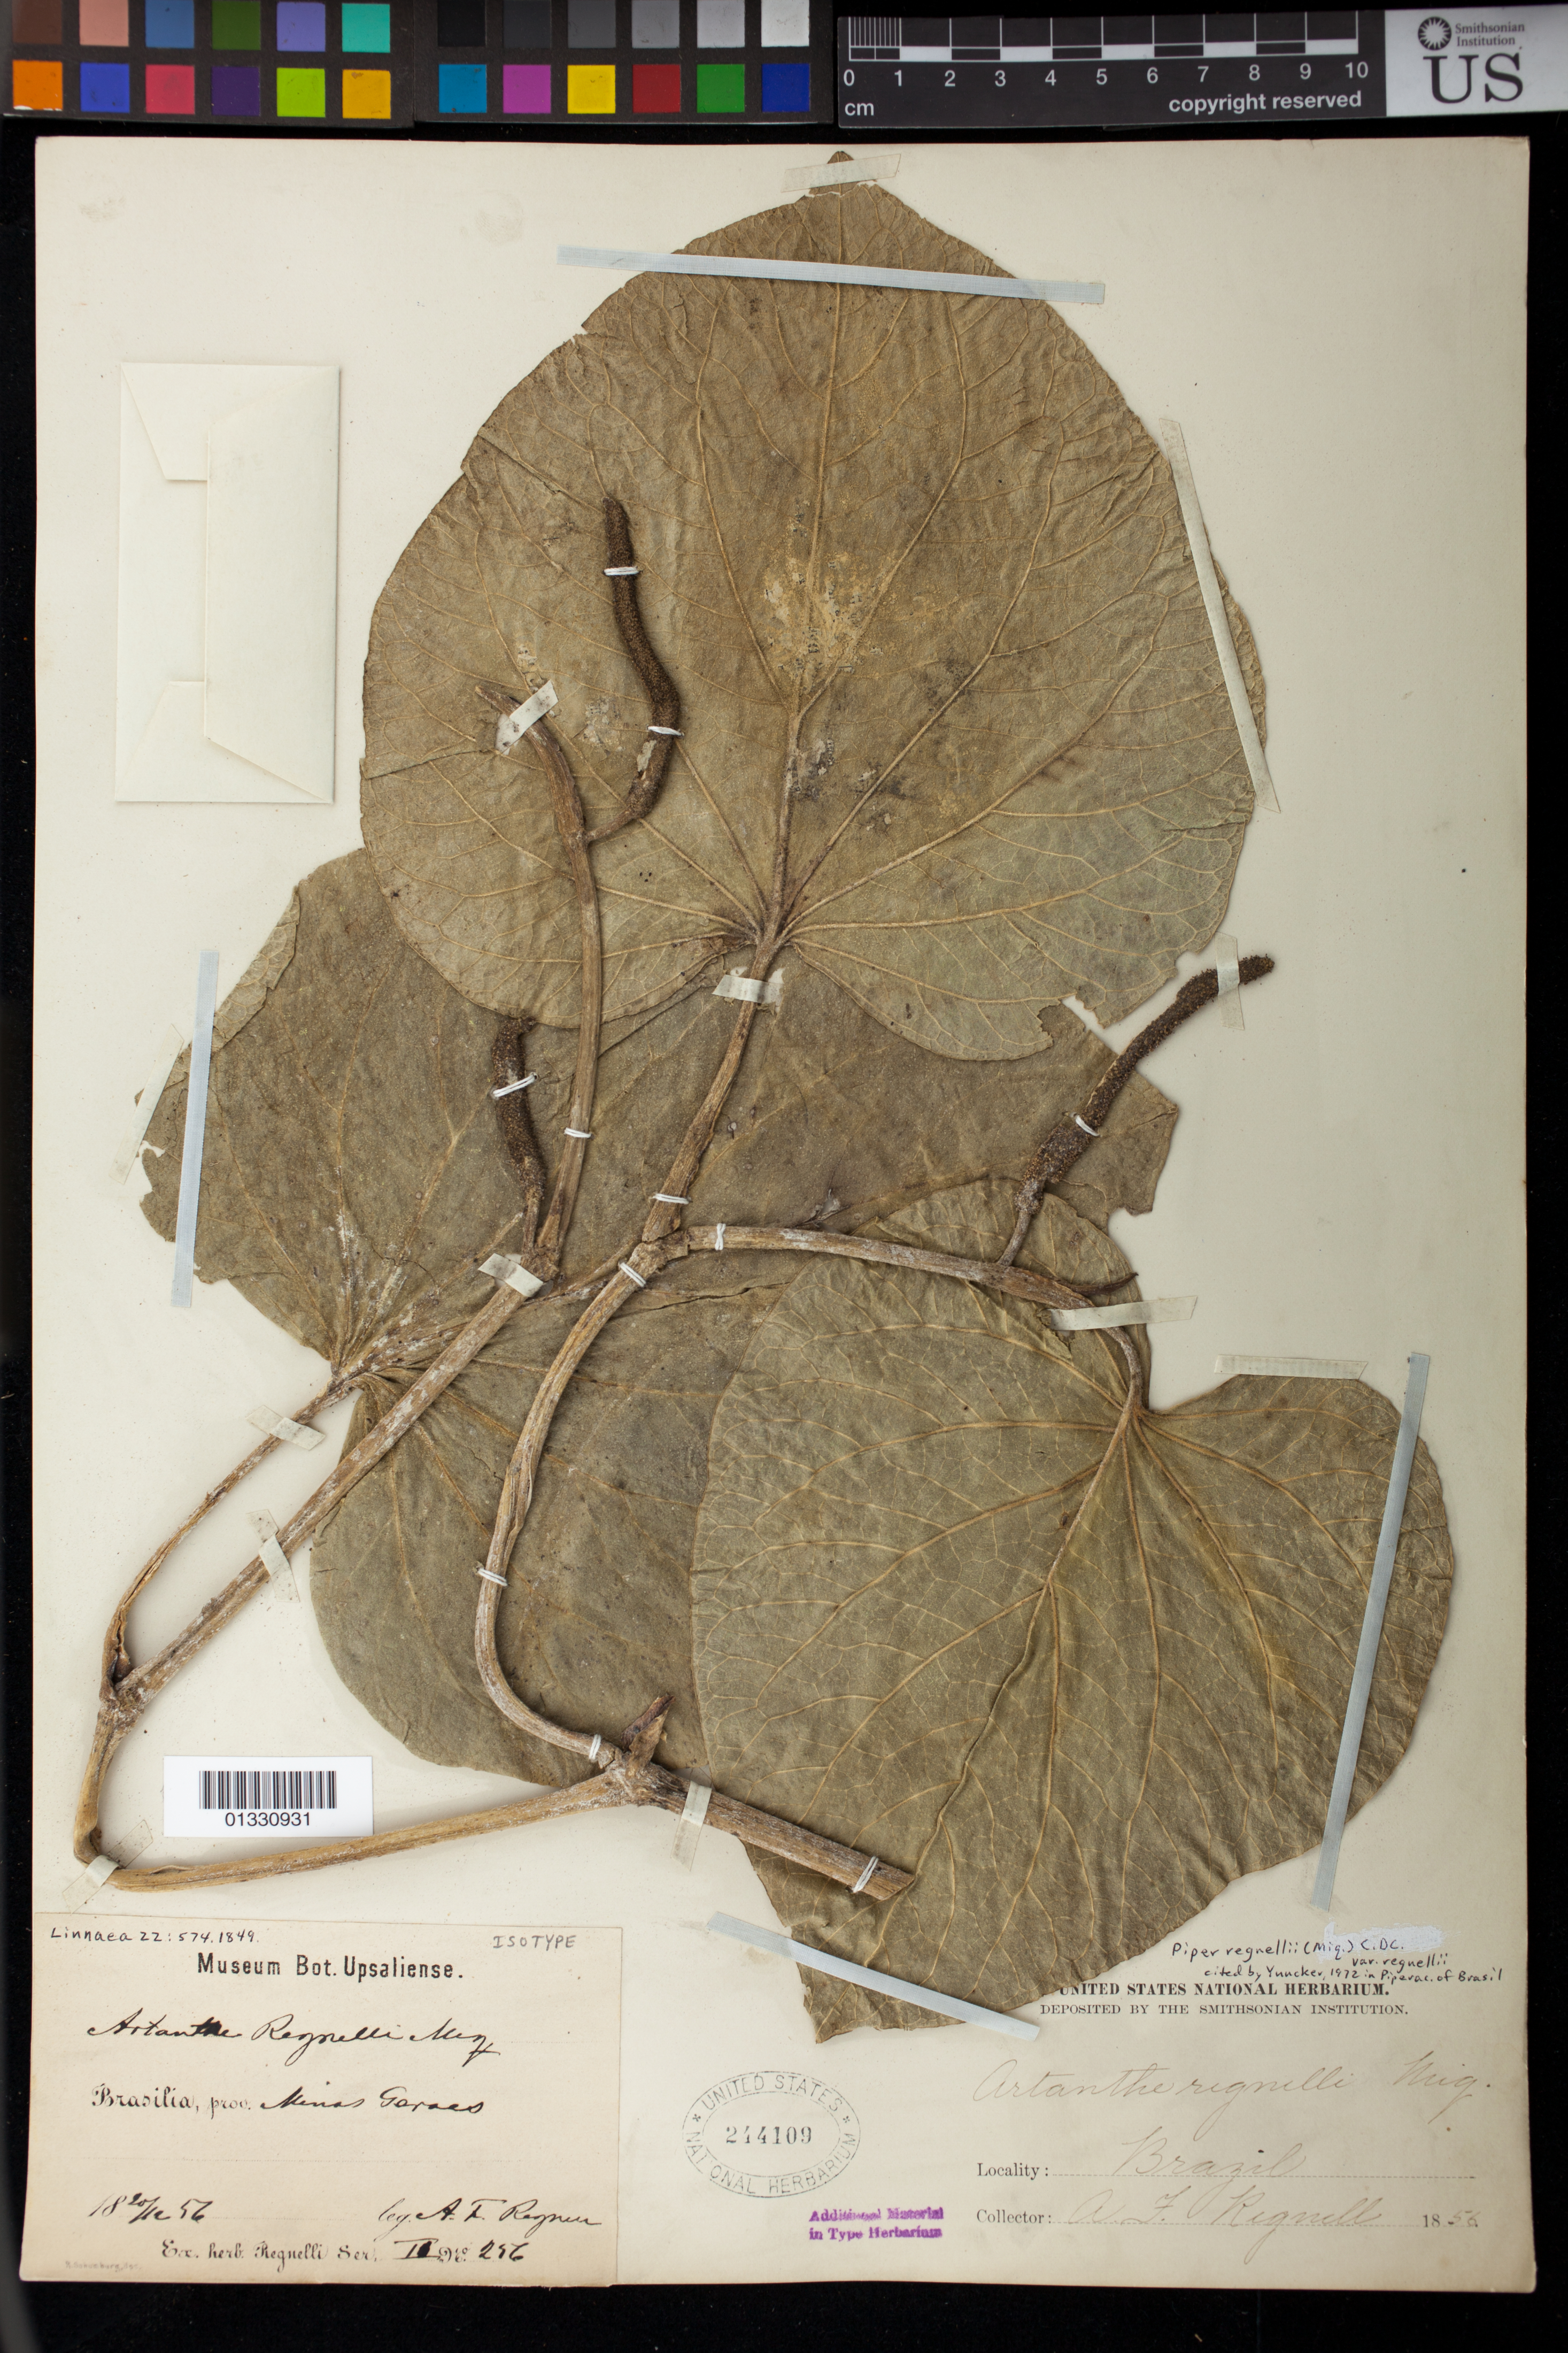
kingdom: Plantae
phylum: Tracheophyta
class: Magnoliopsida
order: Piperales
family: Piperaceae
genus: Artanthe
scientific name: Artanthe regnellii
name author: Miq.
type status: Isotype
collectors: A. F. Regnell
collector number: II 256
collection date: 1856-12-20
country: Brazil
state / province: Minas Gerais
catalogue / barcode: US 214109